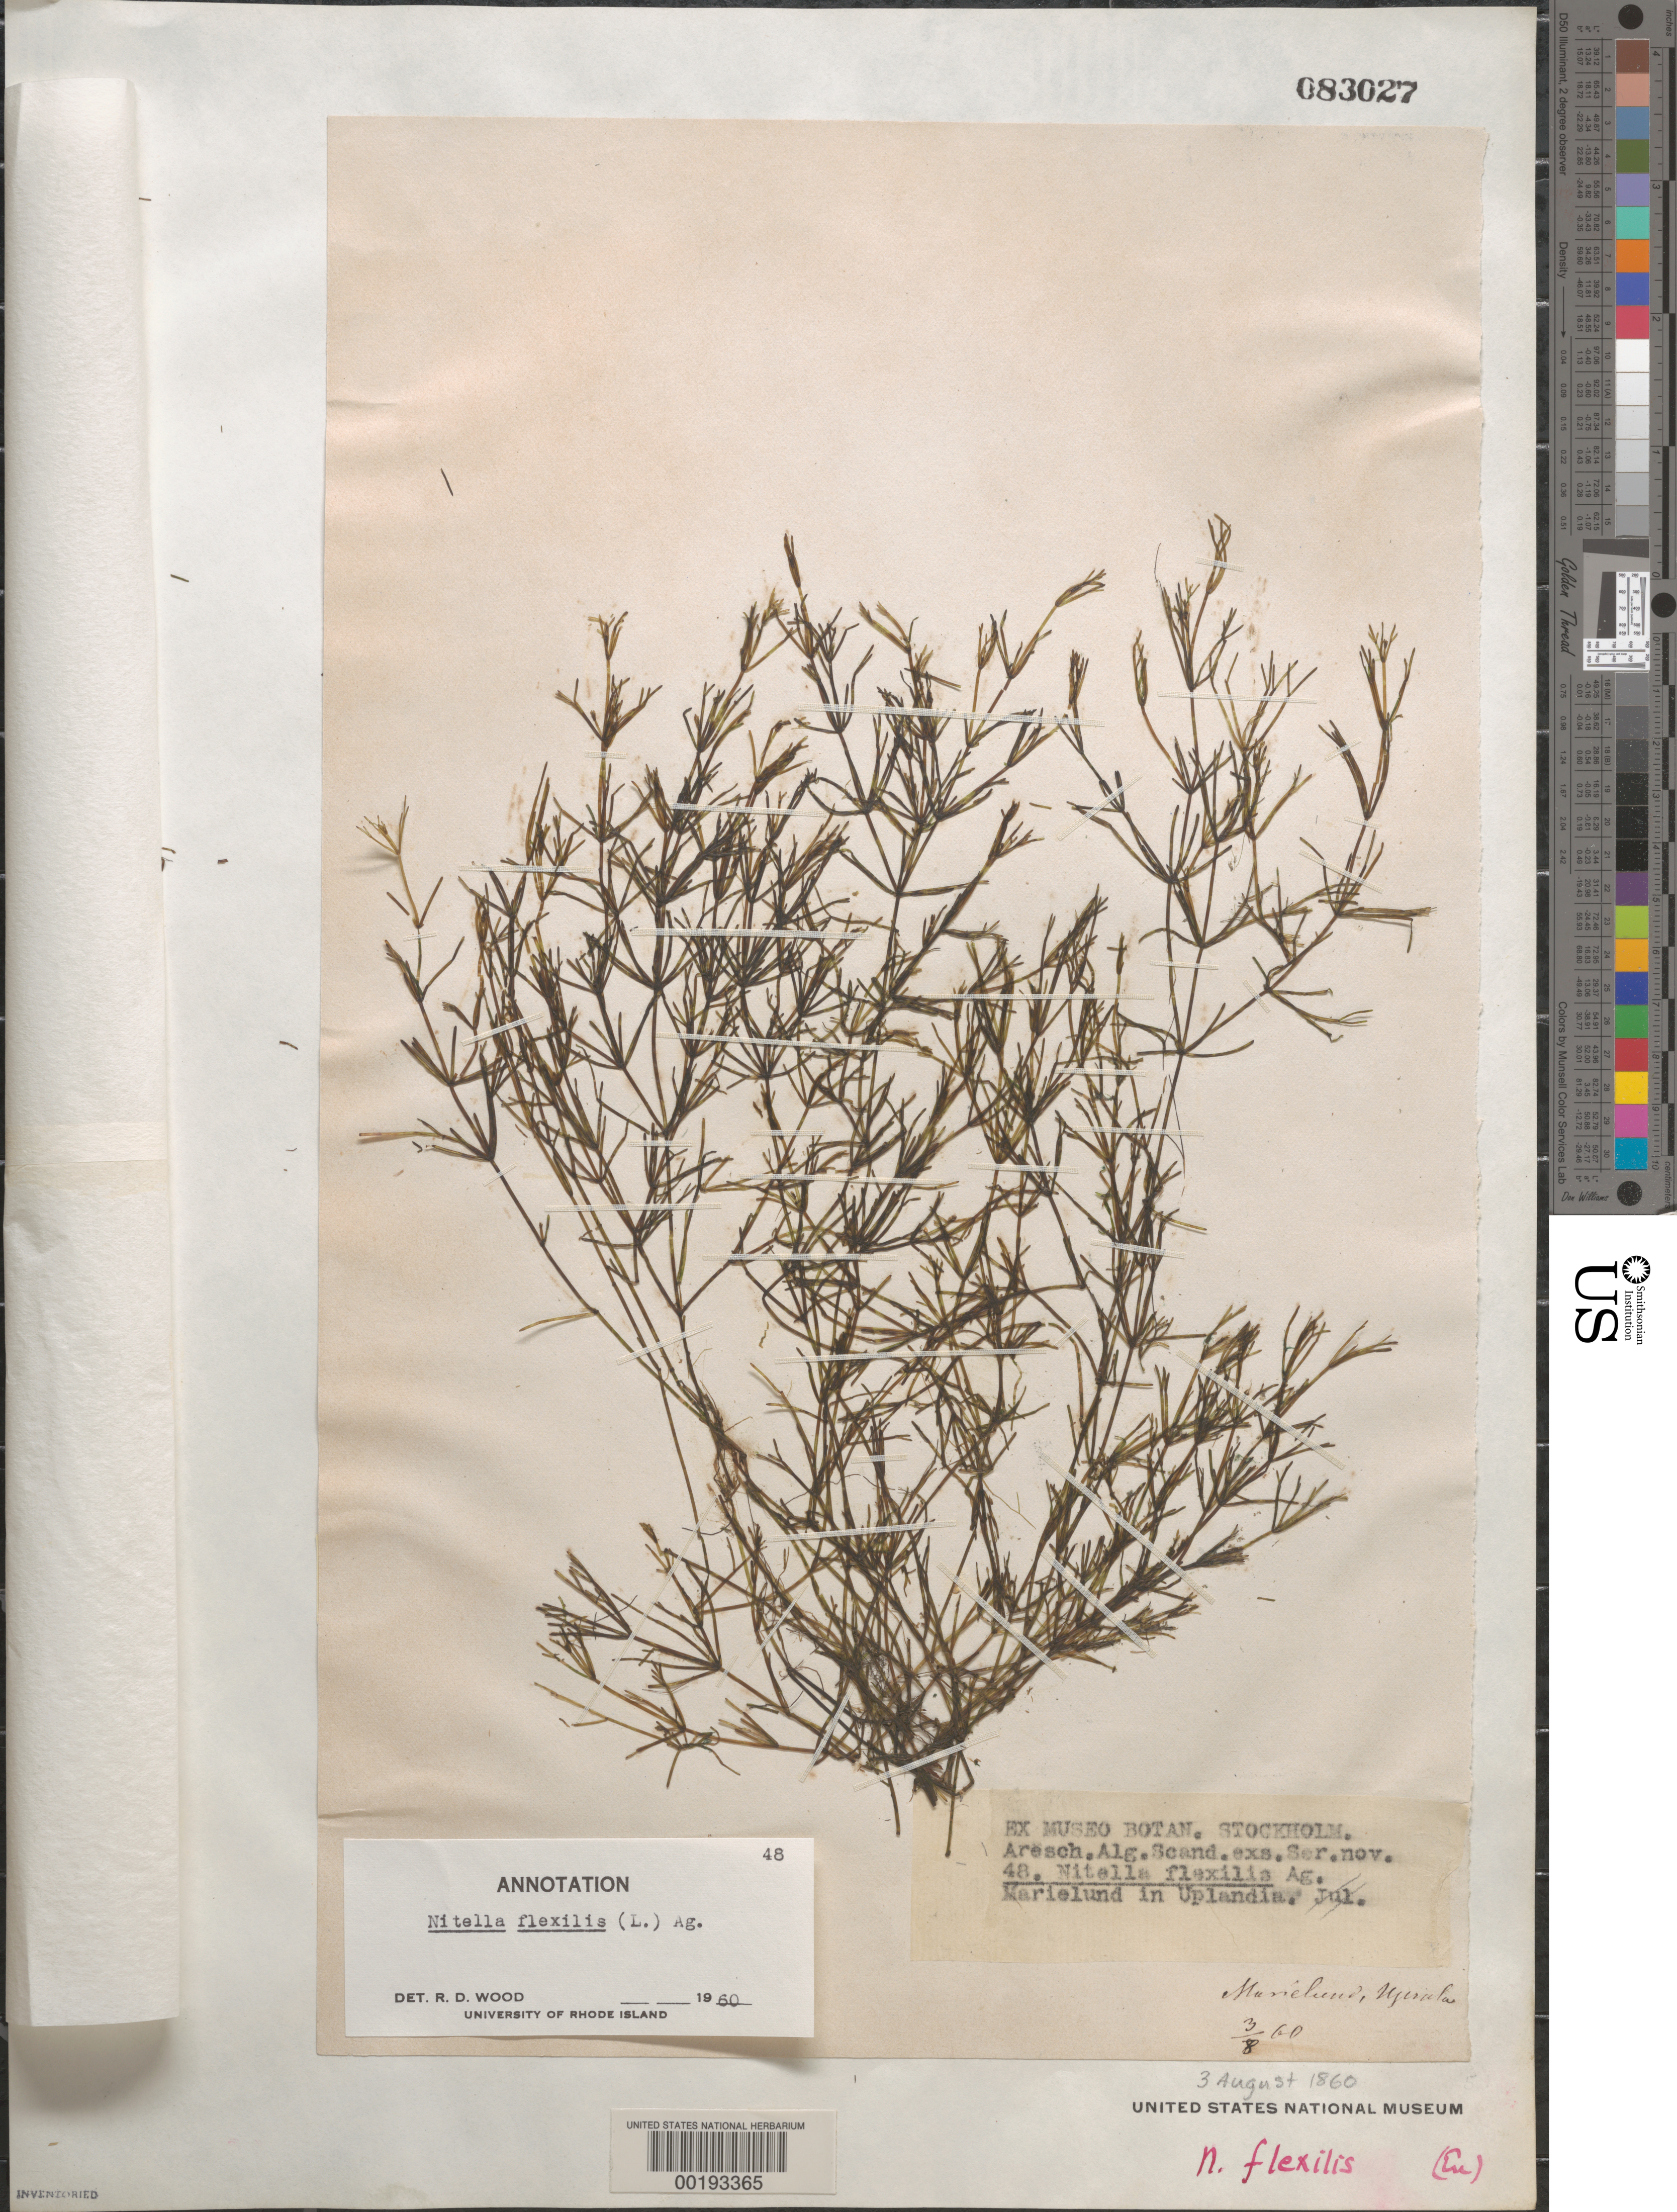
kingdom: Plantae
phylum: Charophyta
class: Charophyceae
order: Charales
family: Characeae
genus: Nitella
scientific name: Nitella flexilis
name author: (L.) C. Agardh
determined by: Wood, R. D.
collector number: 48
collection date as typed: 03 Aug 1860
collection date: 1860-08-03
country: Sweden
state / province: Uppsala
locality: Marielund, uppland (uplandia)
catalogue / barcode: US 83027